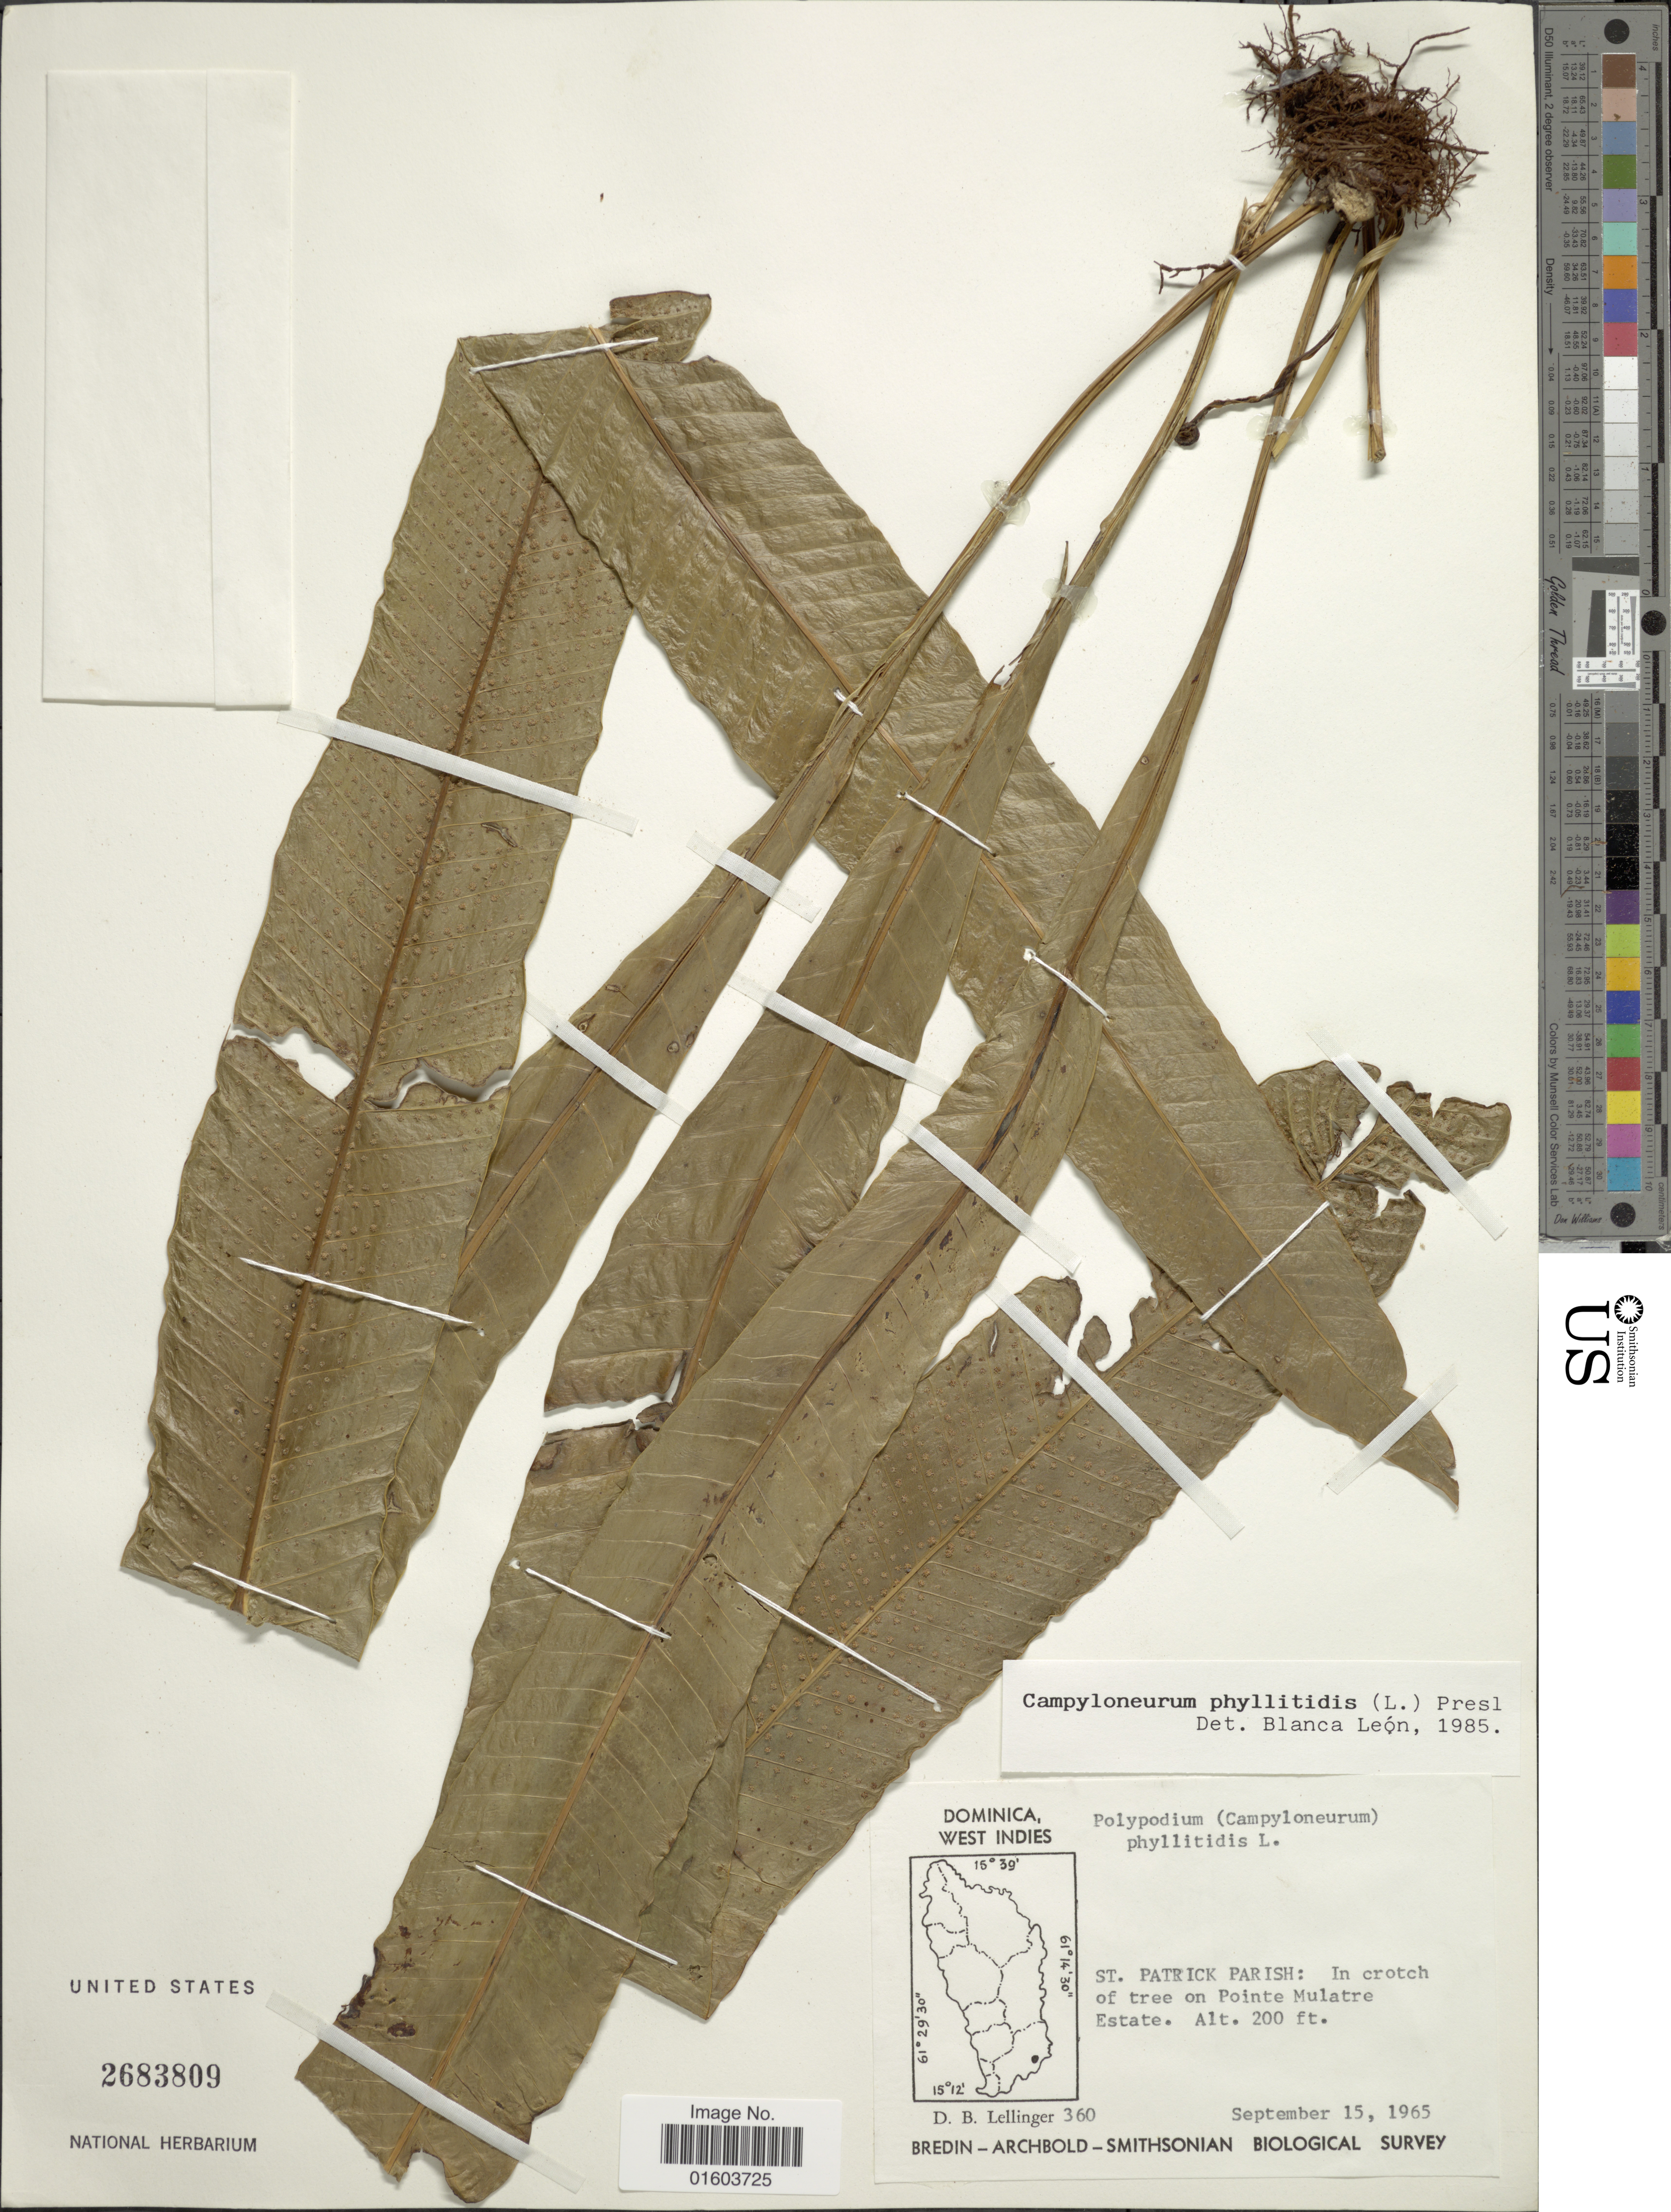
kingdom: Plantae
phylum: Tracheophyta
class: Polypodiopsida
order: Polypodiales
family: Polypodiaceae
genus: Campyloneurum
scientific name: Campyloneurum phyllitidis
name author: (L.) C. Presl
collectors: D. B. Lellinger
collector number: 360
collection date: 1965-09-15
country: Dominica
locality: Dominica, St. Patrick Parish: in crotch of tree on Pointe Mulatre Estate.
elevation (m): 61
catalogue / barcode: US 2683809